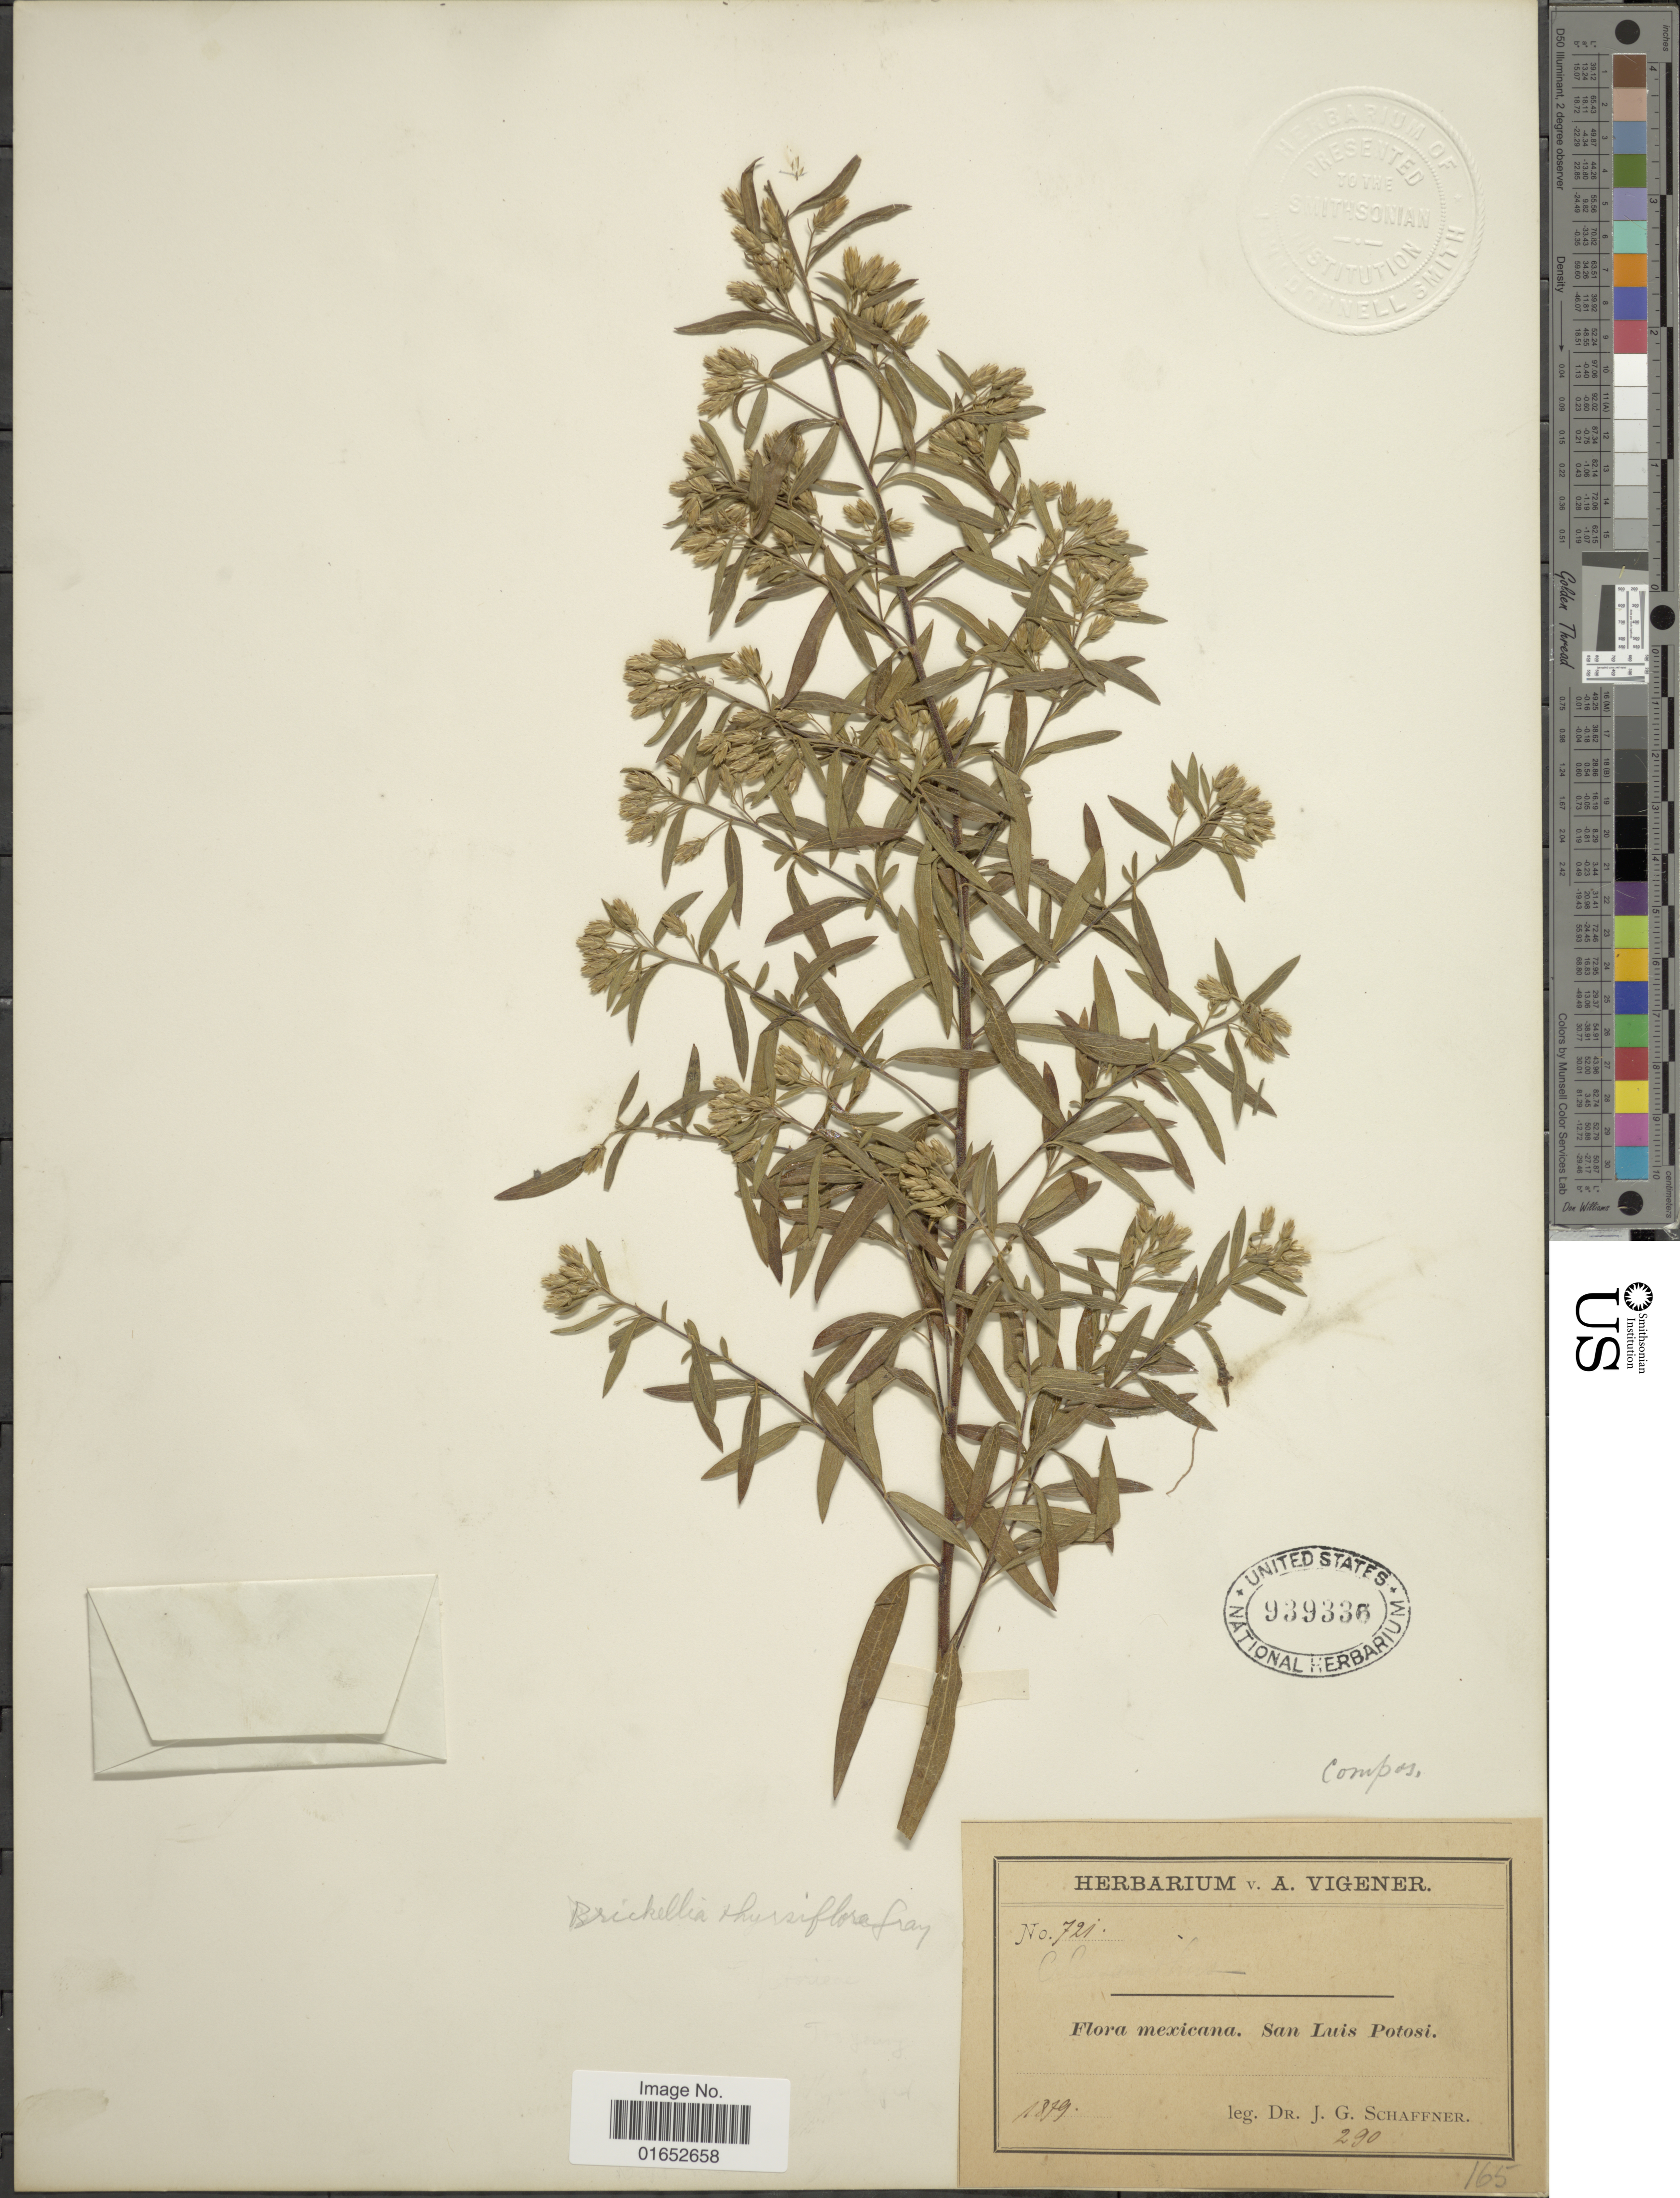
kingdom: Plantae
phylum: Tracheophyta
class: Magnoliopsida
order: Asterales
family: Asteraceae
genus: Asanthus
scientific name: Asanthus thrysiflorus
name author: (A. Gray) R.M. King & H. Rob.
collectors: J. G. Schaffner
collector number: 721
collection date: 1879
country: Mexico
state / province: San Luis Potosí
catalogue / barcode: US 939336